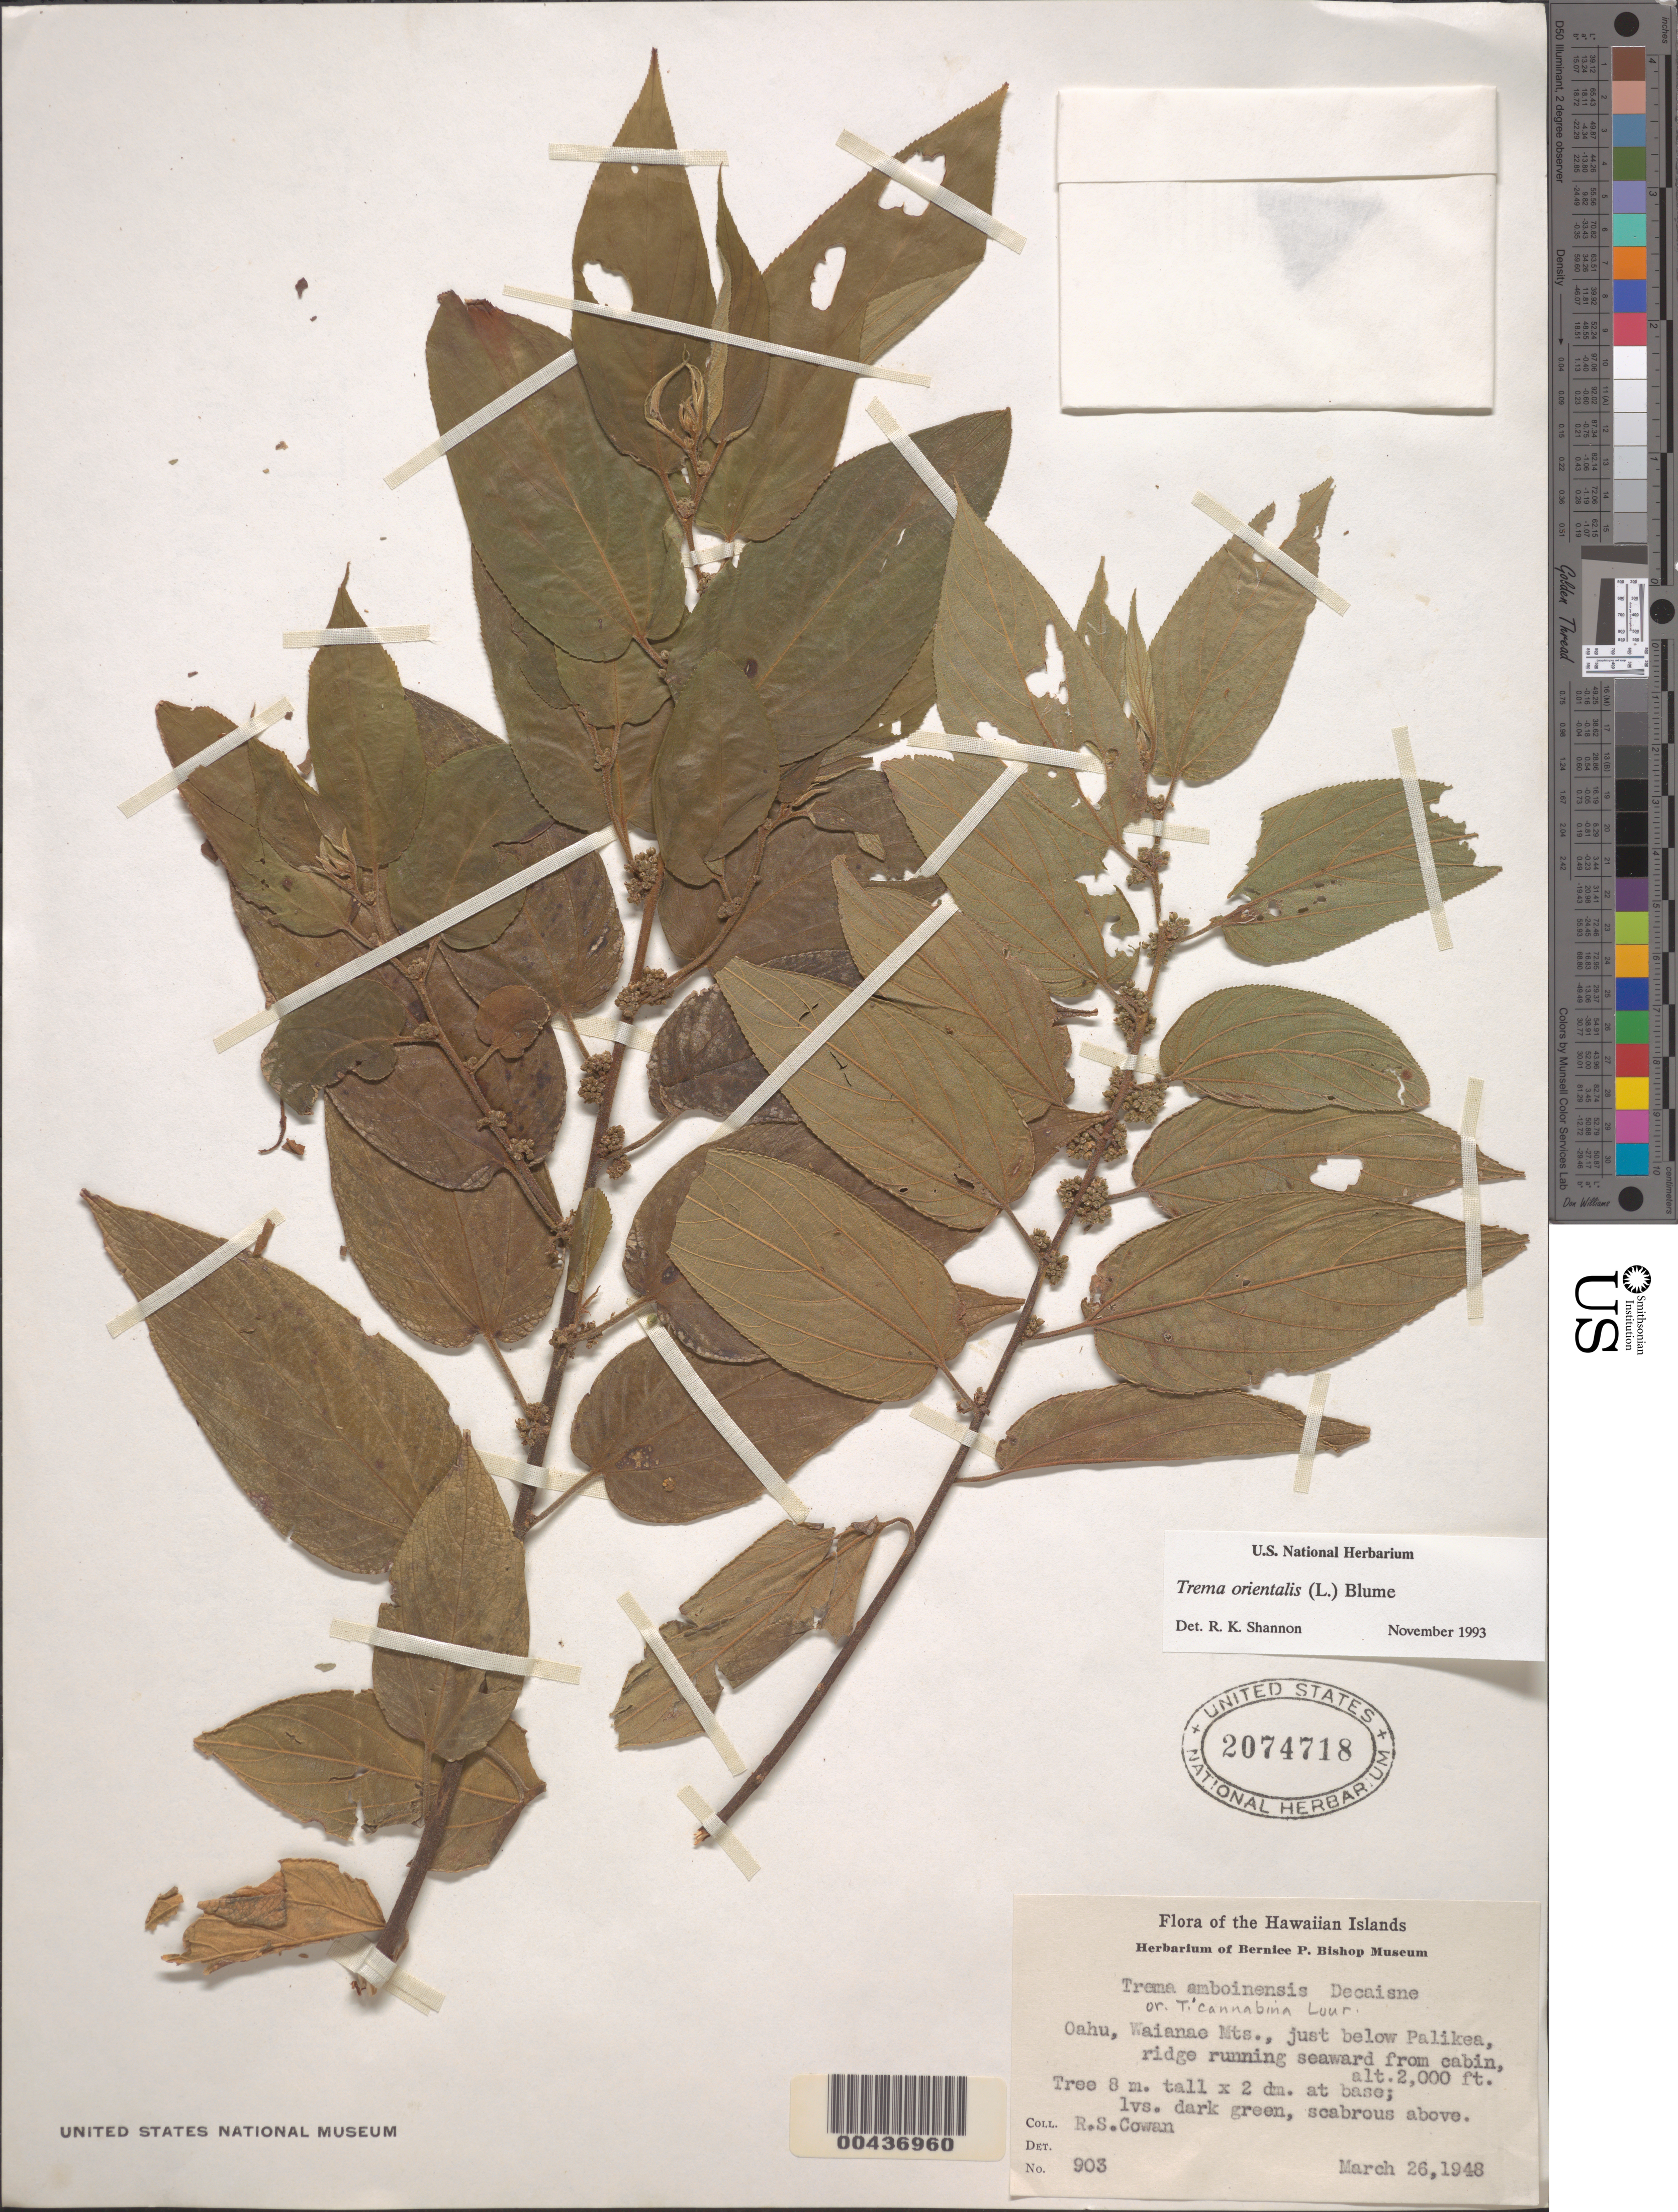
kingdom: Plantae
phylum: Tracheophyta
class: Magnoliopsida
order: Rosales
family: Cannabaceae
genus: Trema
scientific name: Trema orientale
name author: (L.) Blume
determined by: Shannon, R. K., (UNITED STATES)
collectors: R. S. Cowan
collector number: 903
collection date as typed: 26 Mar 1948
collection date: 1948-03-26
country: United States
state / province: Hawaii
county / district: Honolulu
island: Oahu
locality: Waianae Mts., just below Palikea, Oahu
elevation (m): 610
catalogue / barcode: US 2074718